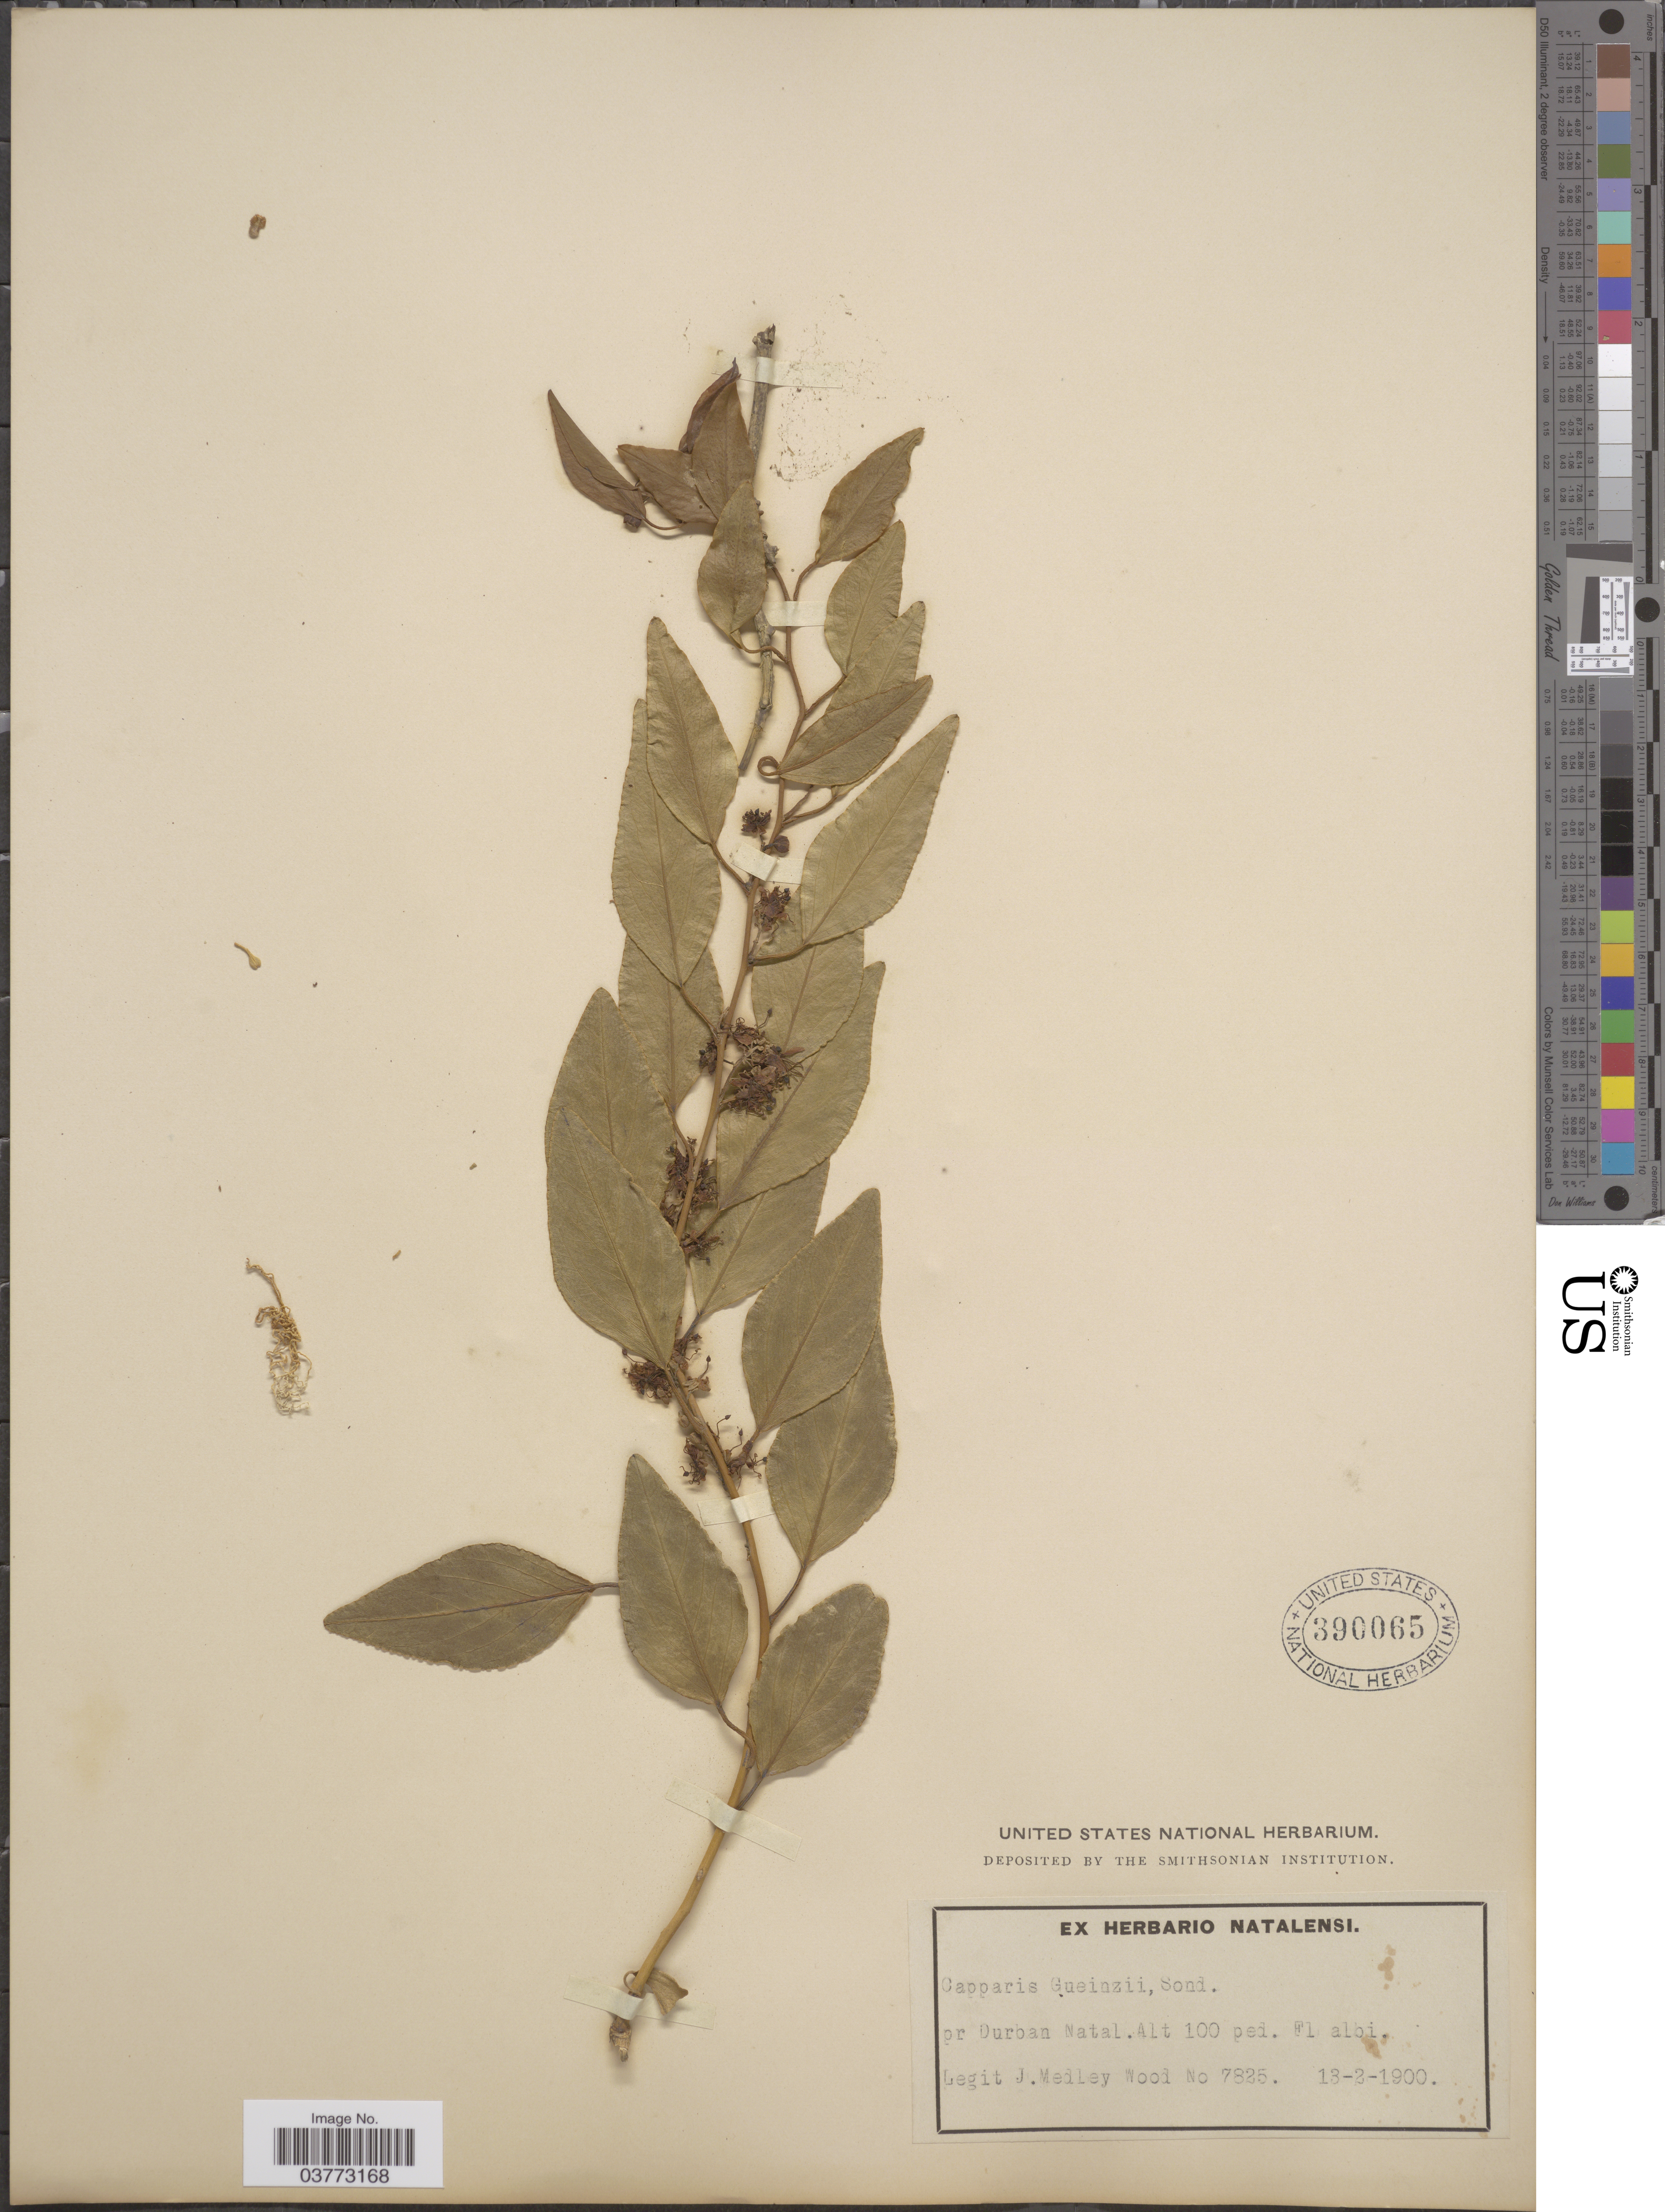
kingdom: Plantae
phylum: Tracheophyta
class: Magnoliopsida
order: Brassicales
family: Capparaceae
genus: Capparis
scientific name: Capparis guenezii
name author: Sond.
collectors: J. M. Wood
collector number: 7825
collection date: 1900-02-13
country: South Africa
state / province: KwaZulu-Natal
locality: Pr Durban Natal.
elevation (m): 30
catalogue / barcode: US 390065